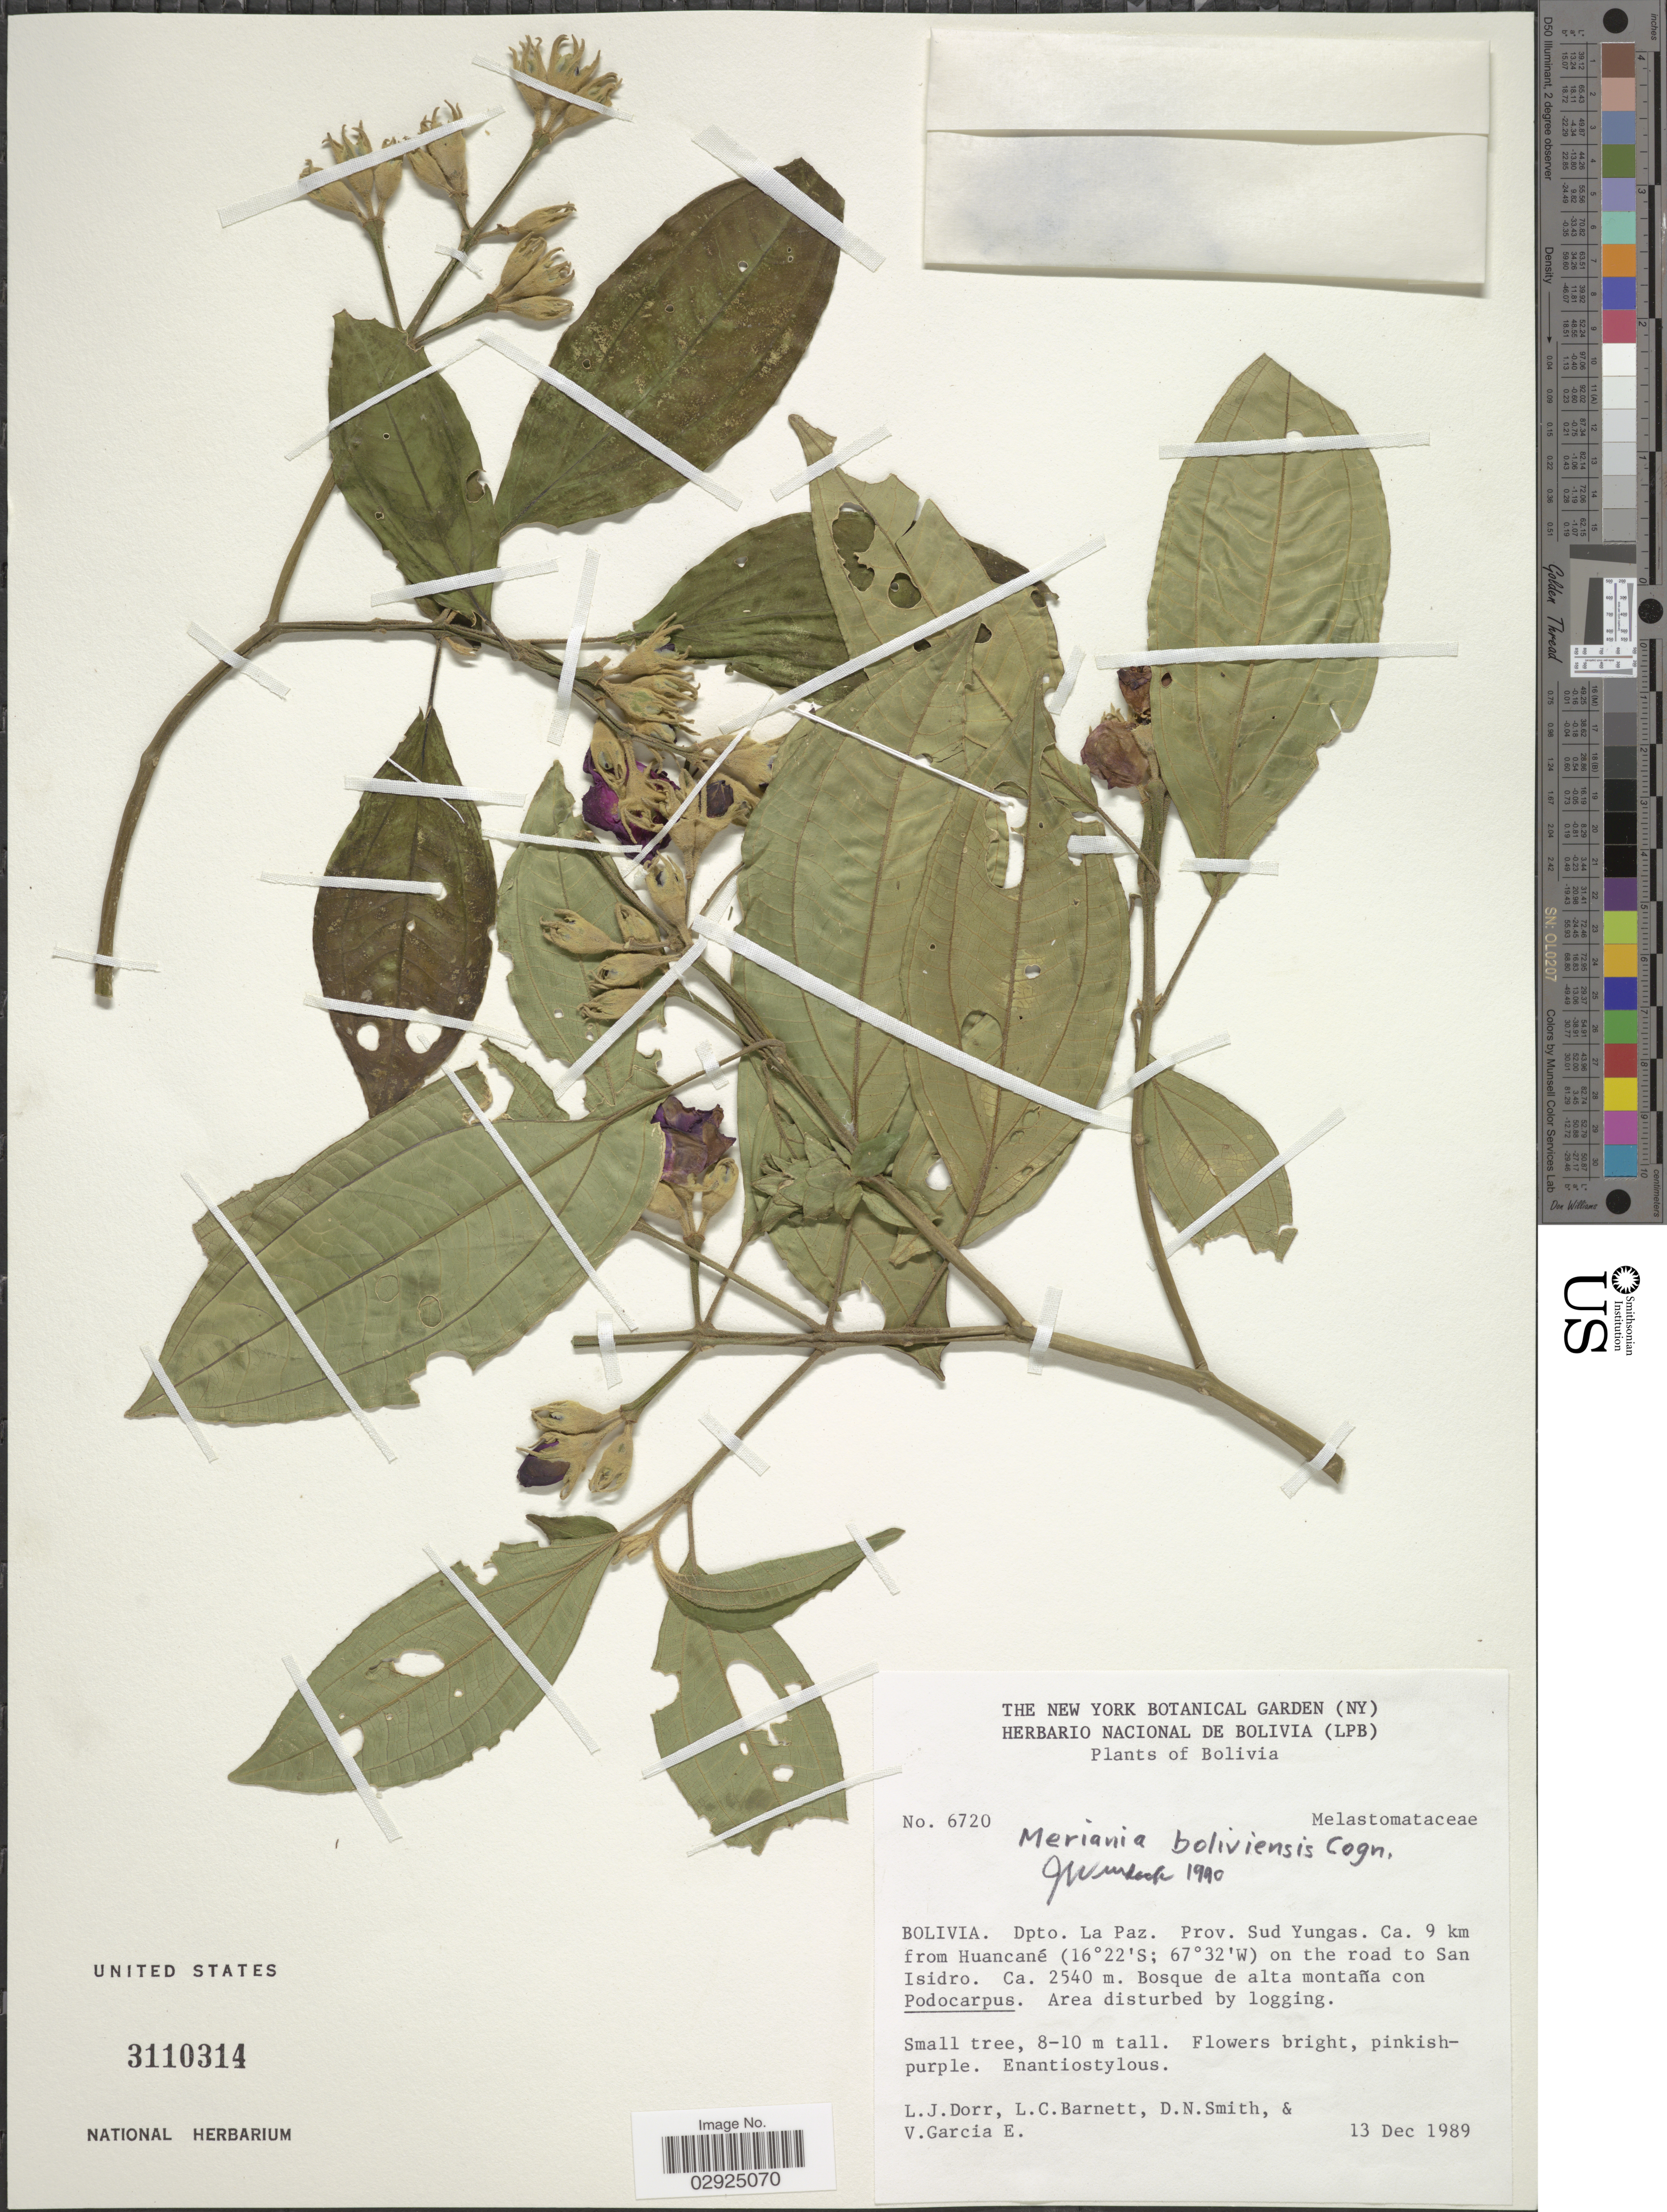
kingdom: Plantae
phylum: Tracheophyta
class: Magnoliopsida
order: Myrtales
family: Melastomataceae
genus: Meriania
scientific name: Meriania boliviensis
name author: Cogn.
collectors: L. J. Dorr, L. C. Barnett, D. Smith & V. Garcia E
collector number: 6720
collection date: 1989-12-13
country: Bolivia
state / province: La Paz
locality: Dpto. La Paz. Prov. Sud Yungas. Ca. 9 km from Huancané on the road to San Isidro.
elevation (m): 2540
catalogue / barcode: US 3110314